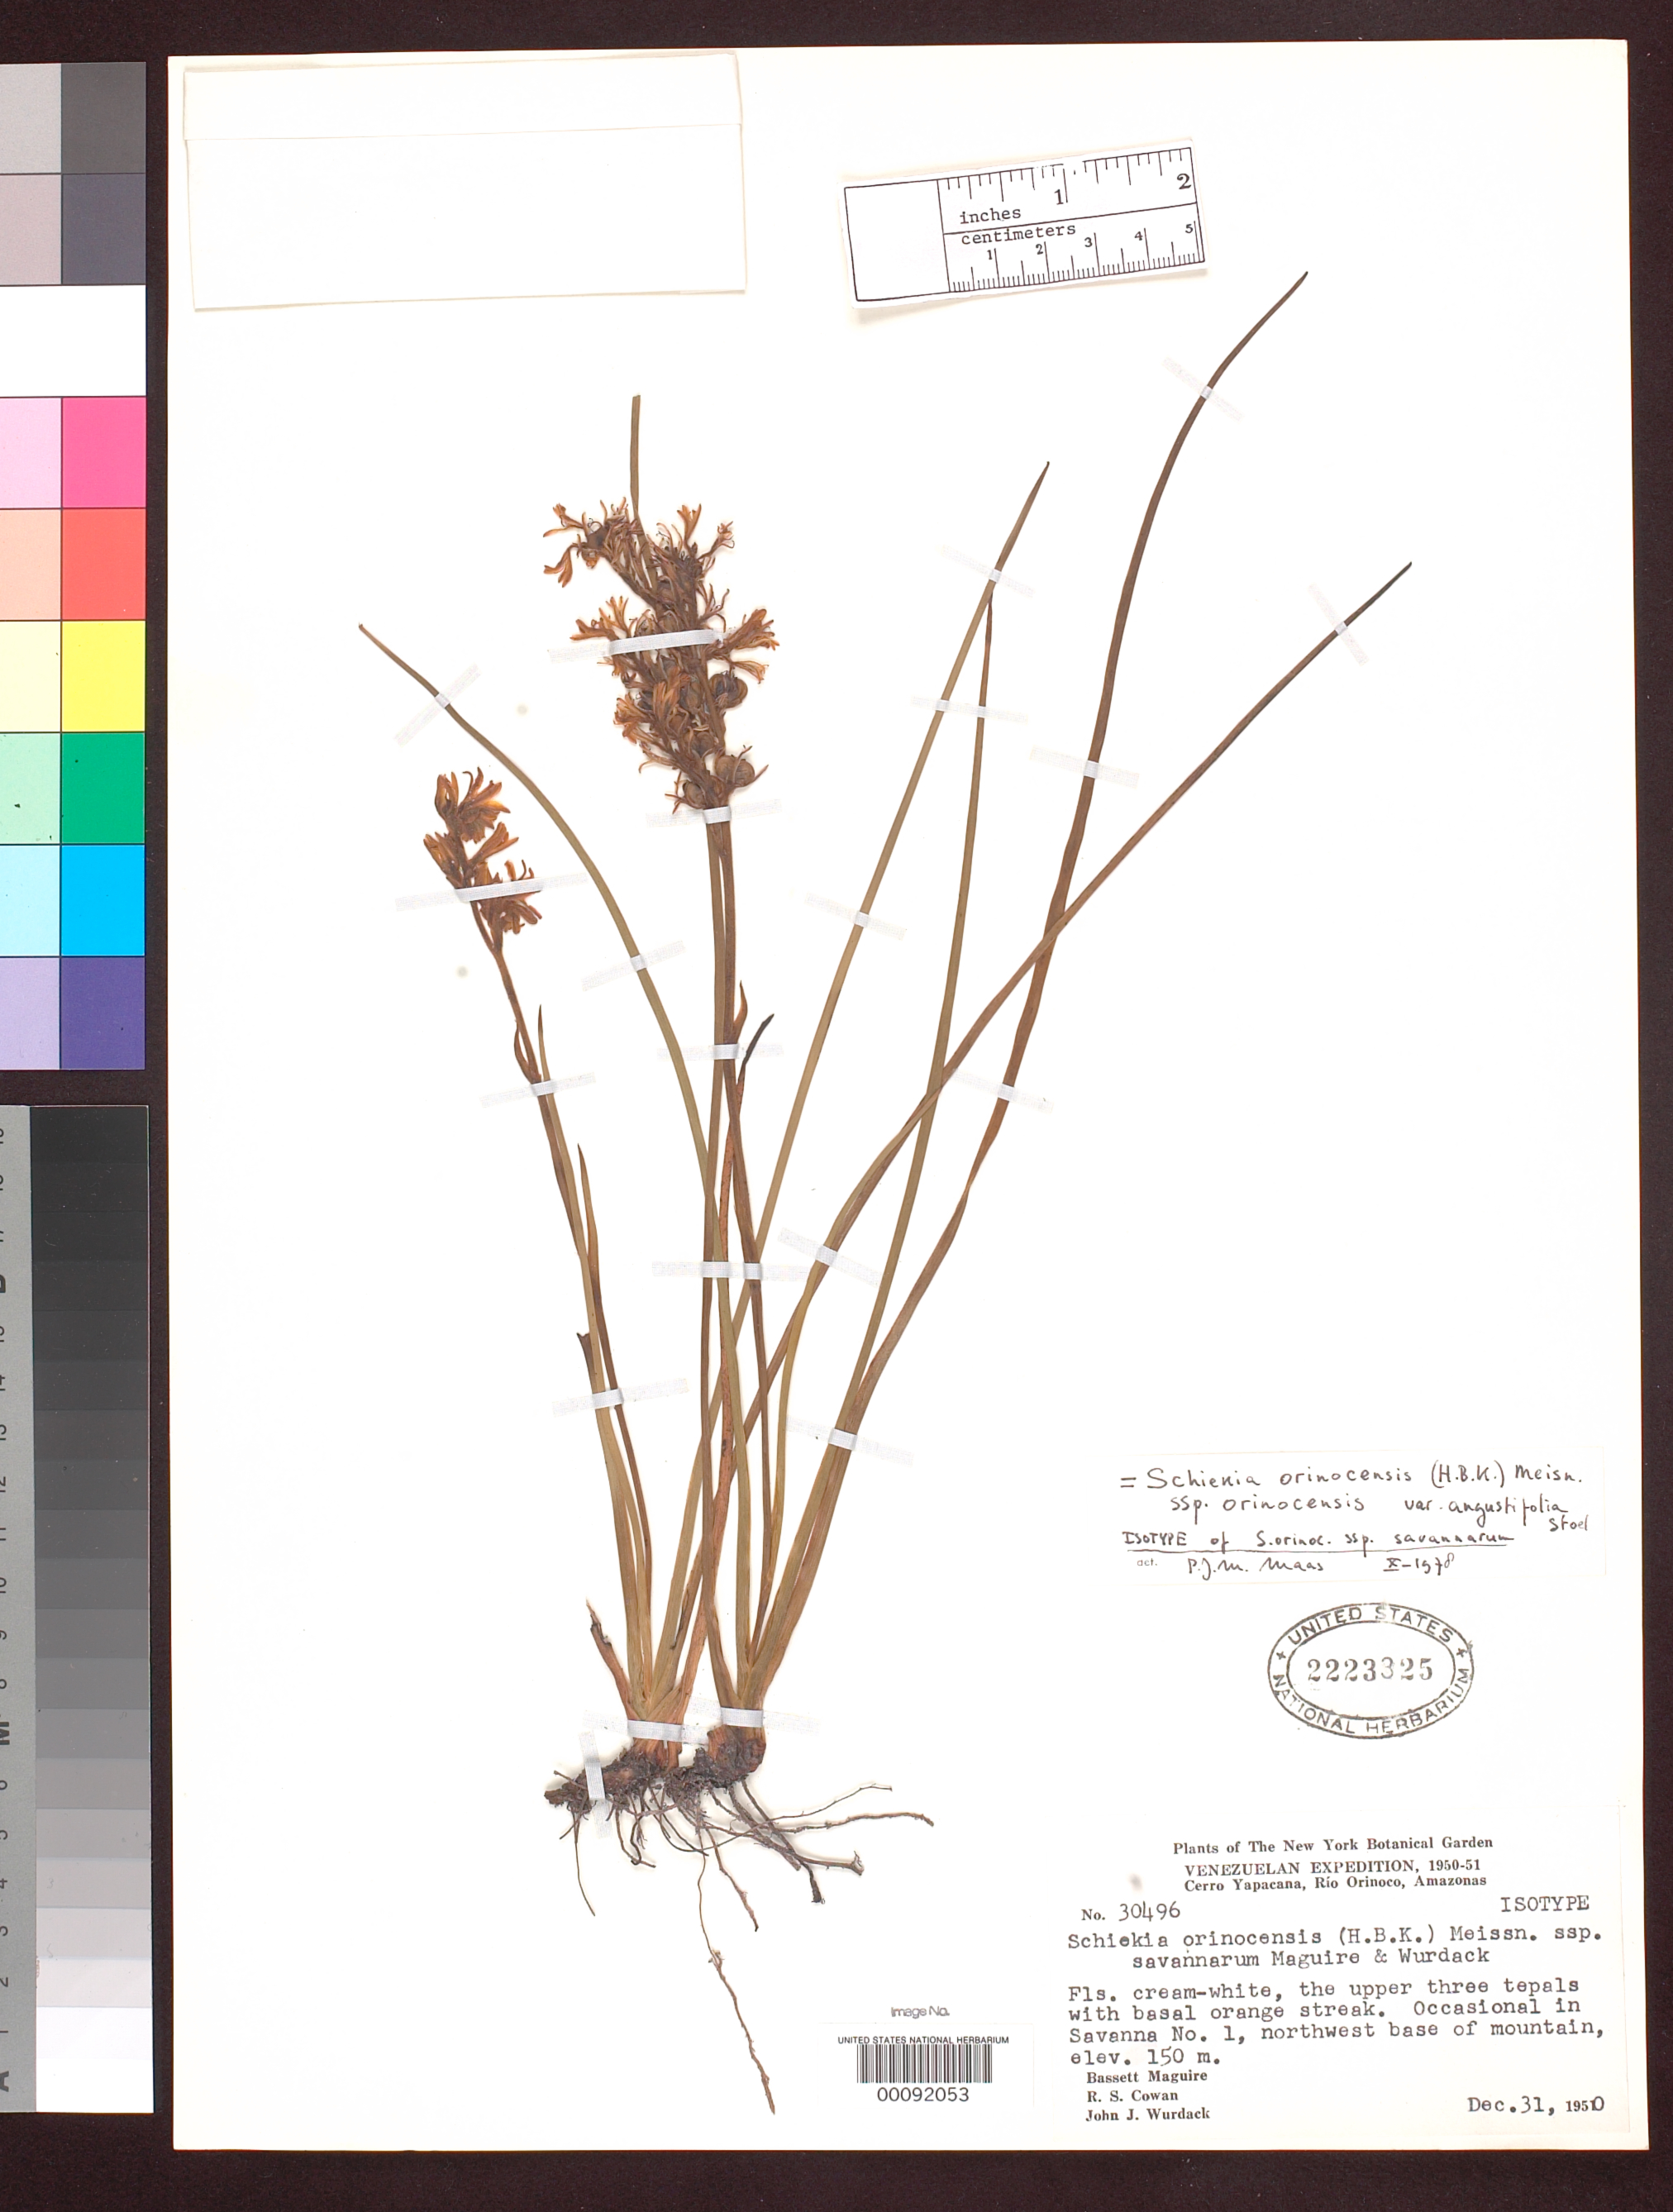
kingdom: Plantae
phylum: Tracheophyta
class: Liliopsida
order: Commelinales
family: Haemodoraceae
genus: Schiekia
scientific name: Schiekia orinocensis subsp. savannarum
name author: Maguire & Wurdack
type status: Isotype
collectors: B. Maguire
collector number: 30496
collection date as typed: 31 Dec 1950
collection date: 1950-12-31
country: Venezuela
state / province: Amazonas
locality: Cerro Yapacana, Rio Orinoco.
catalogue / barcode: US 2223325